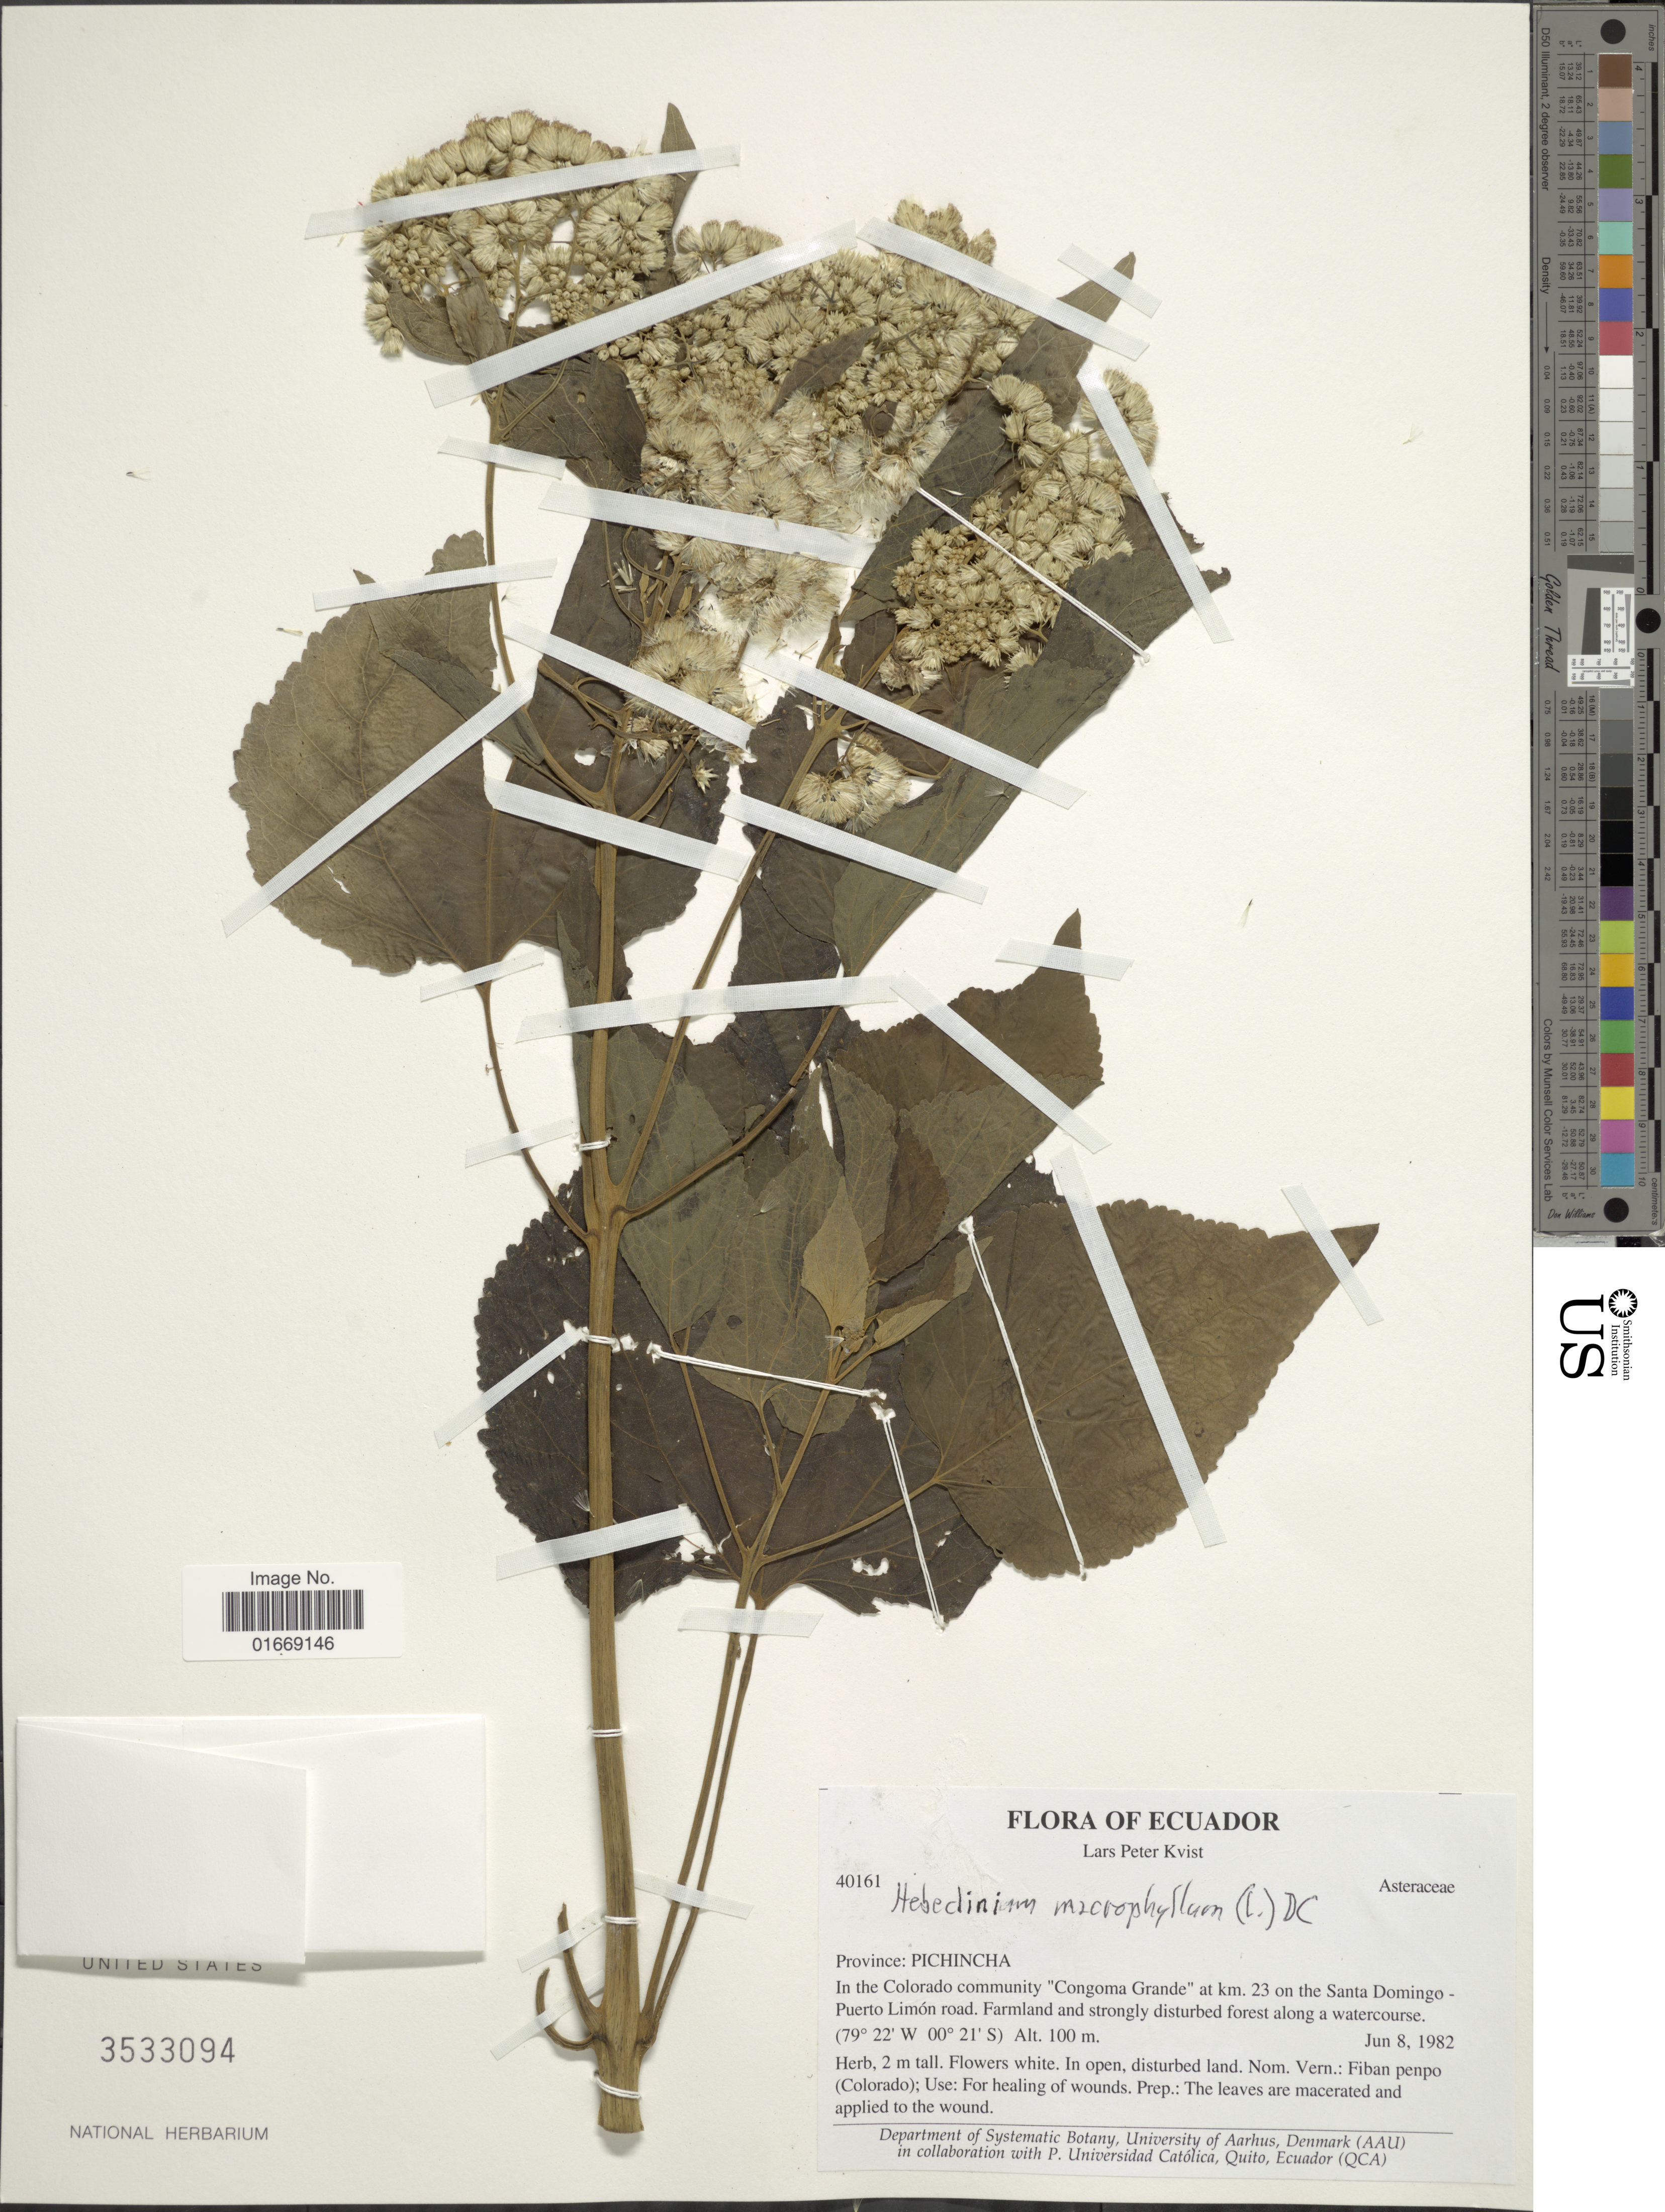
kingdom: Plantae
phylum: Tracheophyta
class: Magnoliopsida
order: Asterales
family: Asteraceae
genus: Hebeclinium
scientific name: Hebeclinium macrophyllum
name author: (L.) DC.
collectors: L. P. Kvist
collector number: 40161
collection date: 1982-06-08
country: Ecuador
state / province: Pichincha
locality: In the Colorado community, Congoma Grande at km 23 on the Santa Domingo-Puerto Limon road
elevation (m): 100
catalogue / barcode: US 3533094